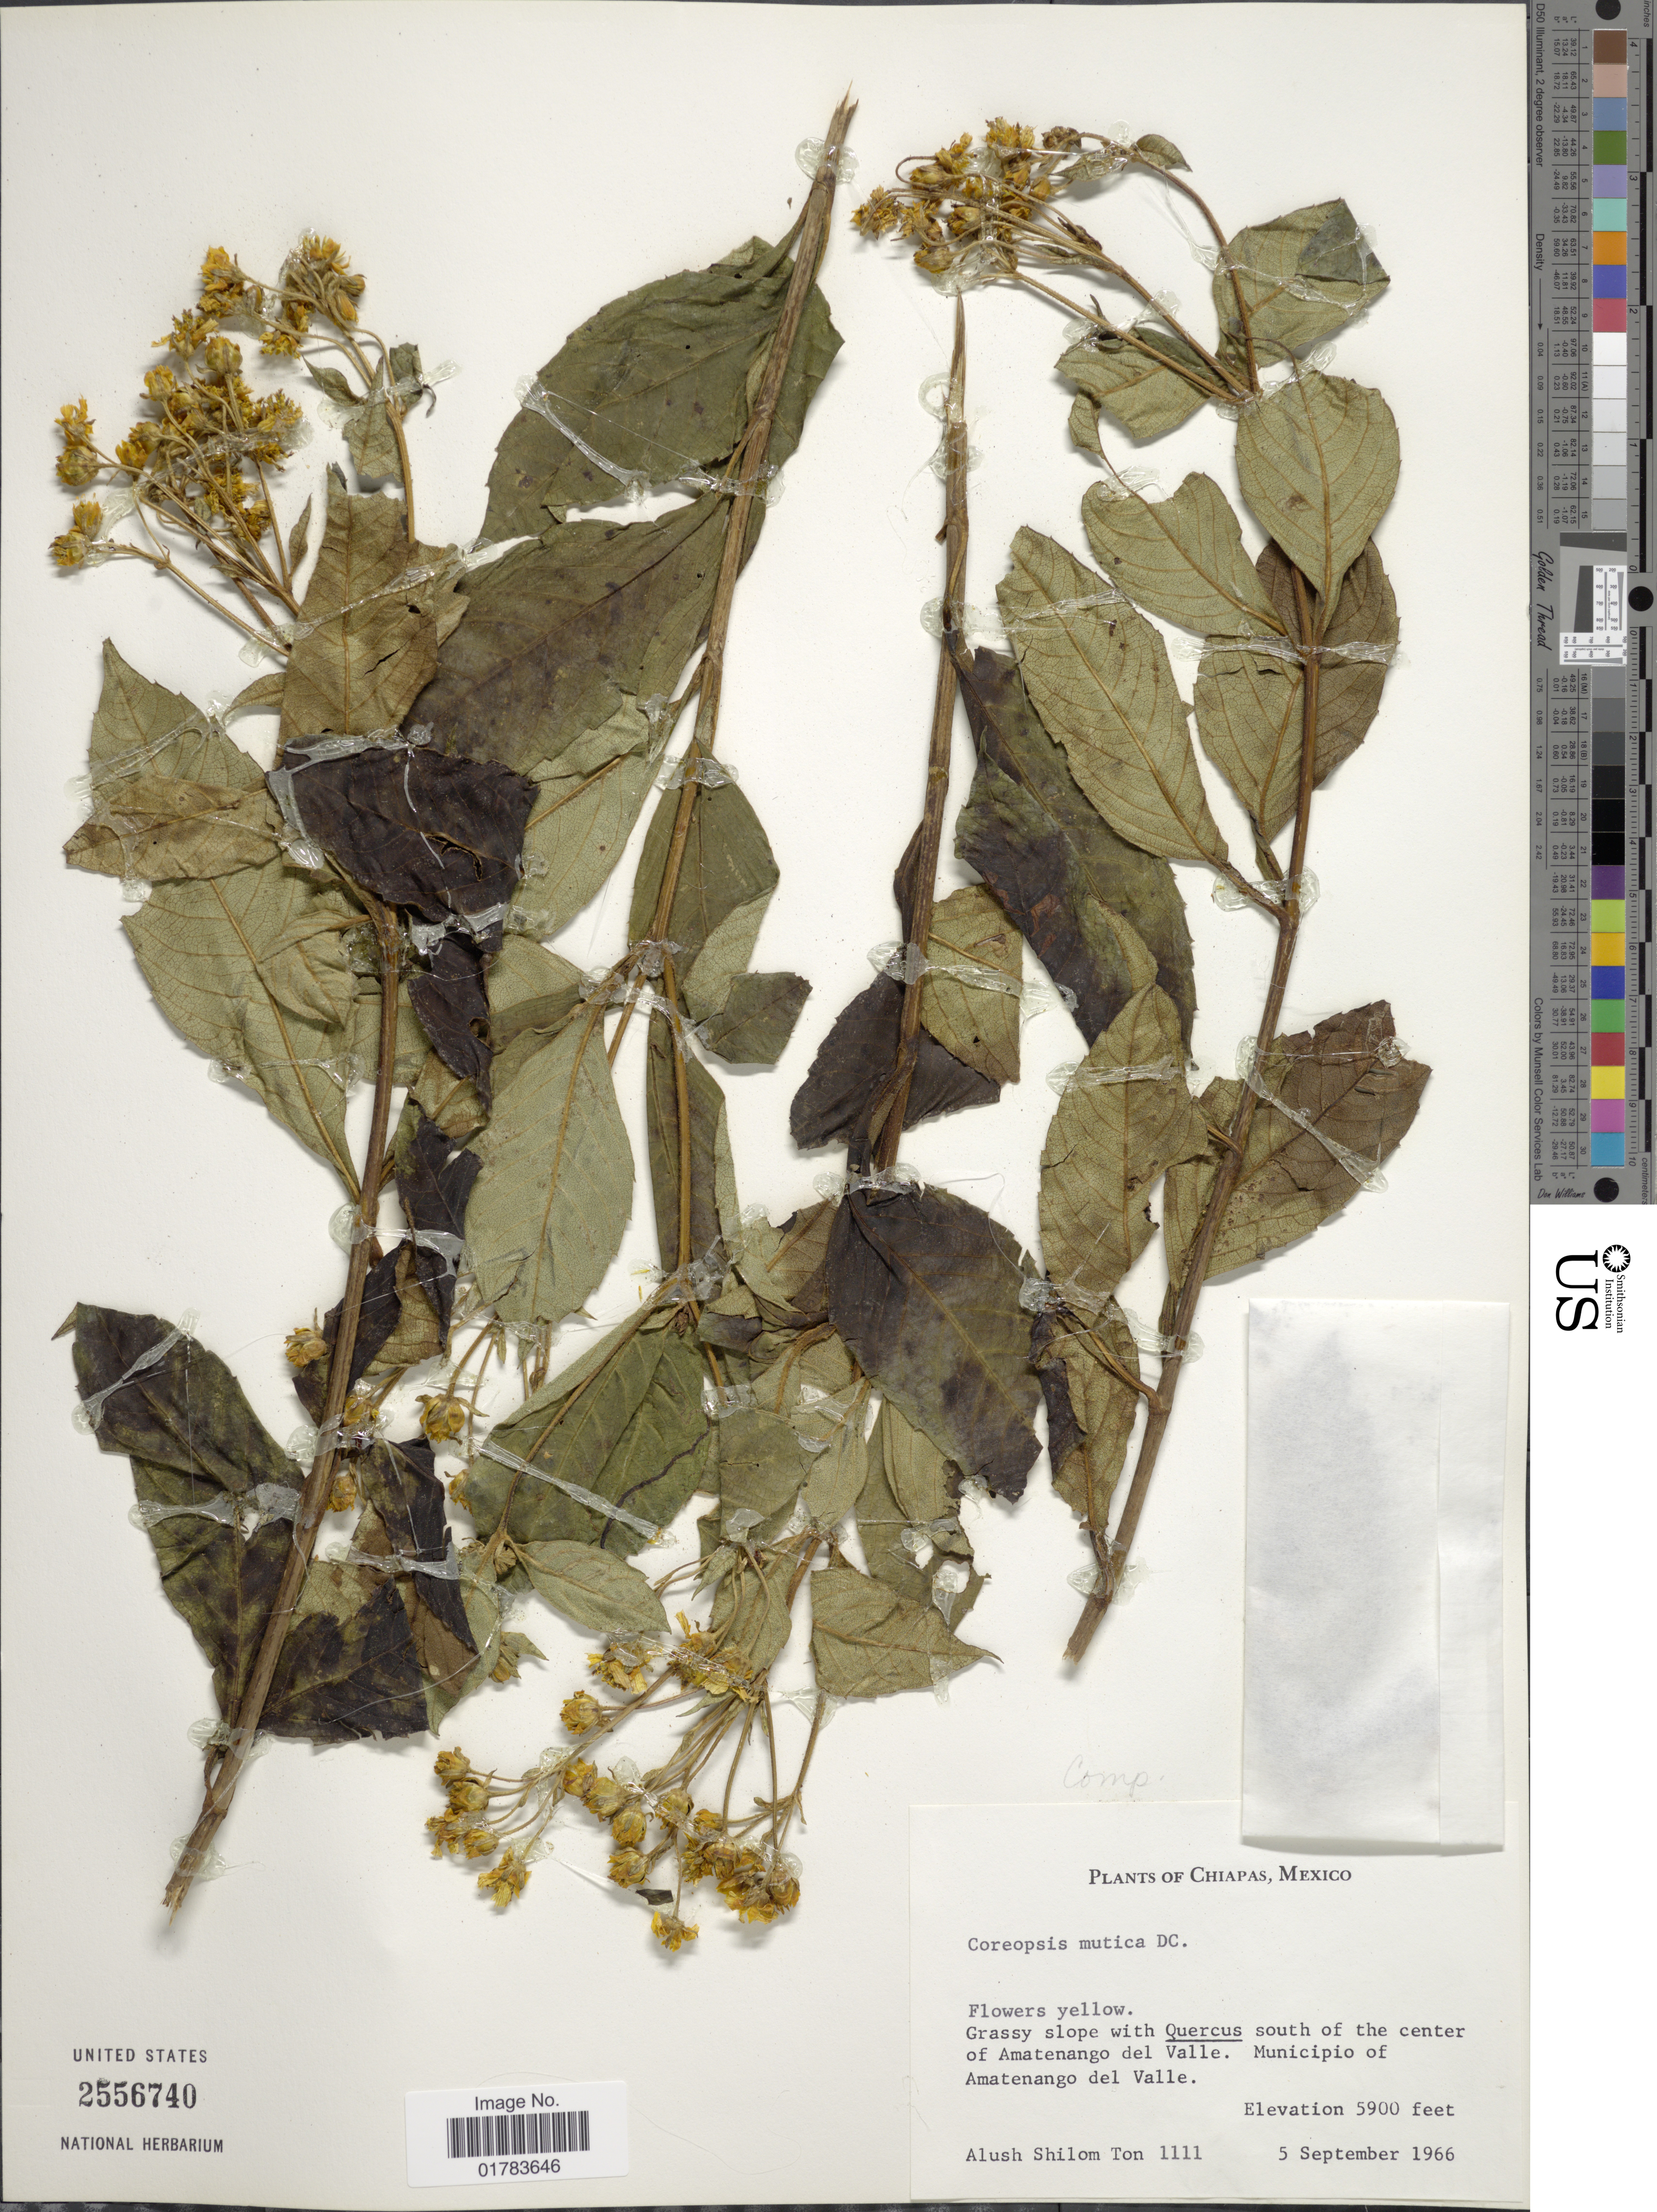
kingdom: Plantae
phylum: Tracheophyta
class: Magnoliopsida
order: Asterales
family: Asteraceae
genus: Coreopsis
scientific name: Coreopsis mutica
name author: DC.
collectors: A. S. Ton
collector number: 1111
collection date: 1966-09-05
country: Mexico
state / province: Chiapas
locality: Grassy slope with Quercus south of the center of Amatenango del Valle. Municipio of Amatenango del Valle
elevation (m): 1798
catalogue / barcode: US 2556740